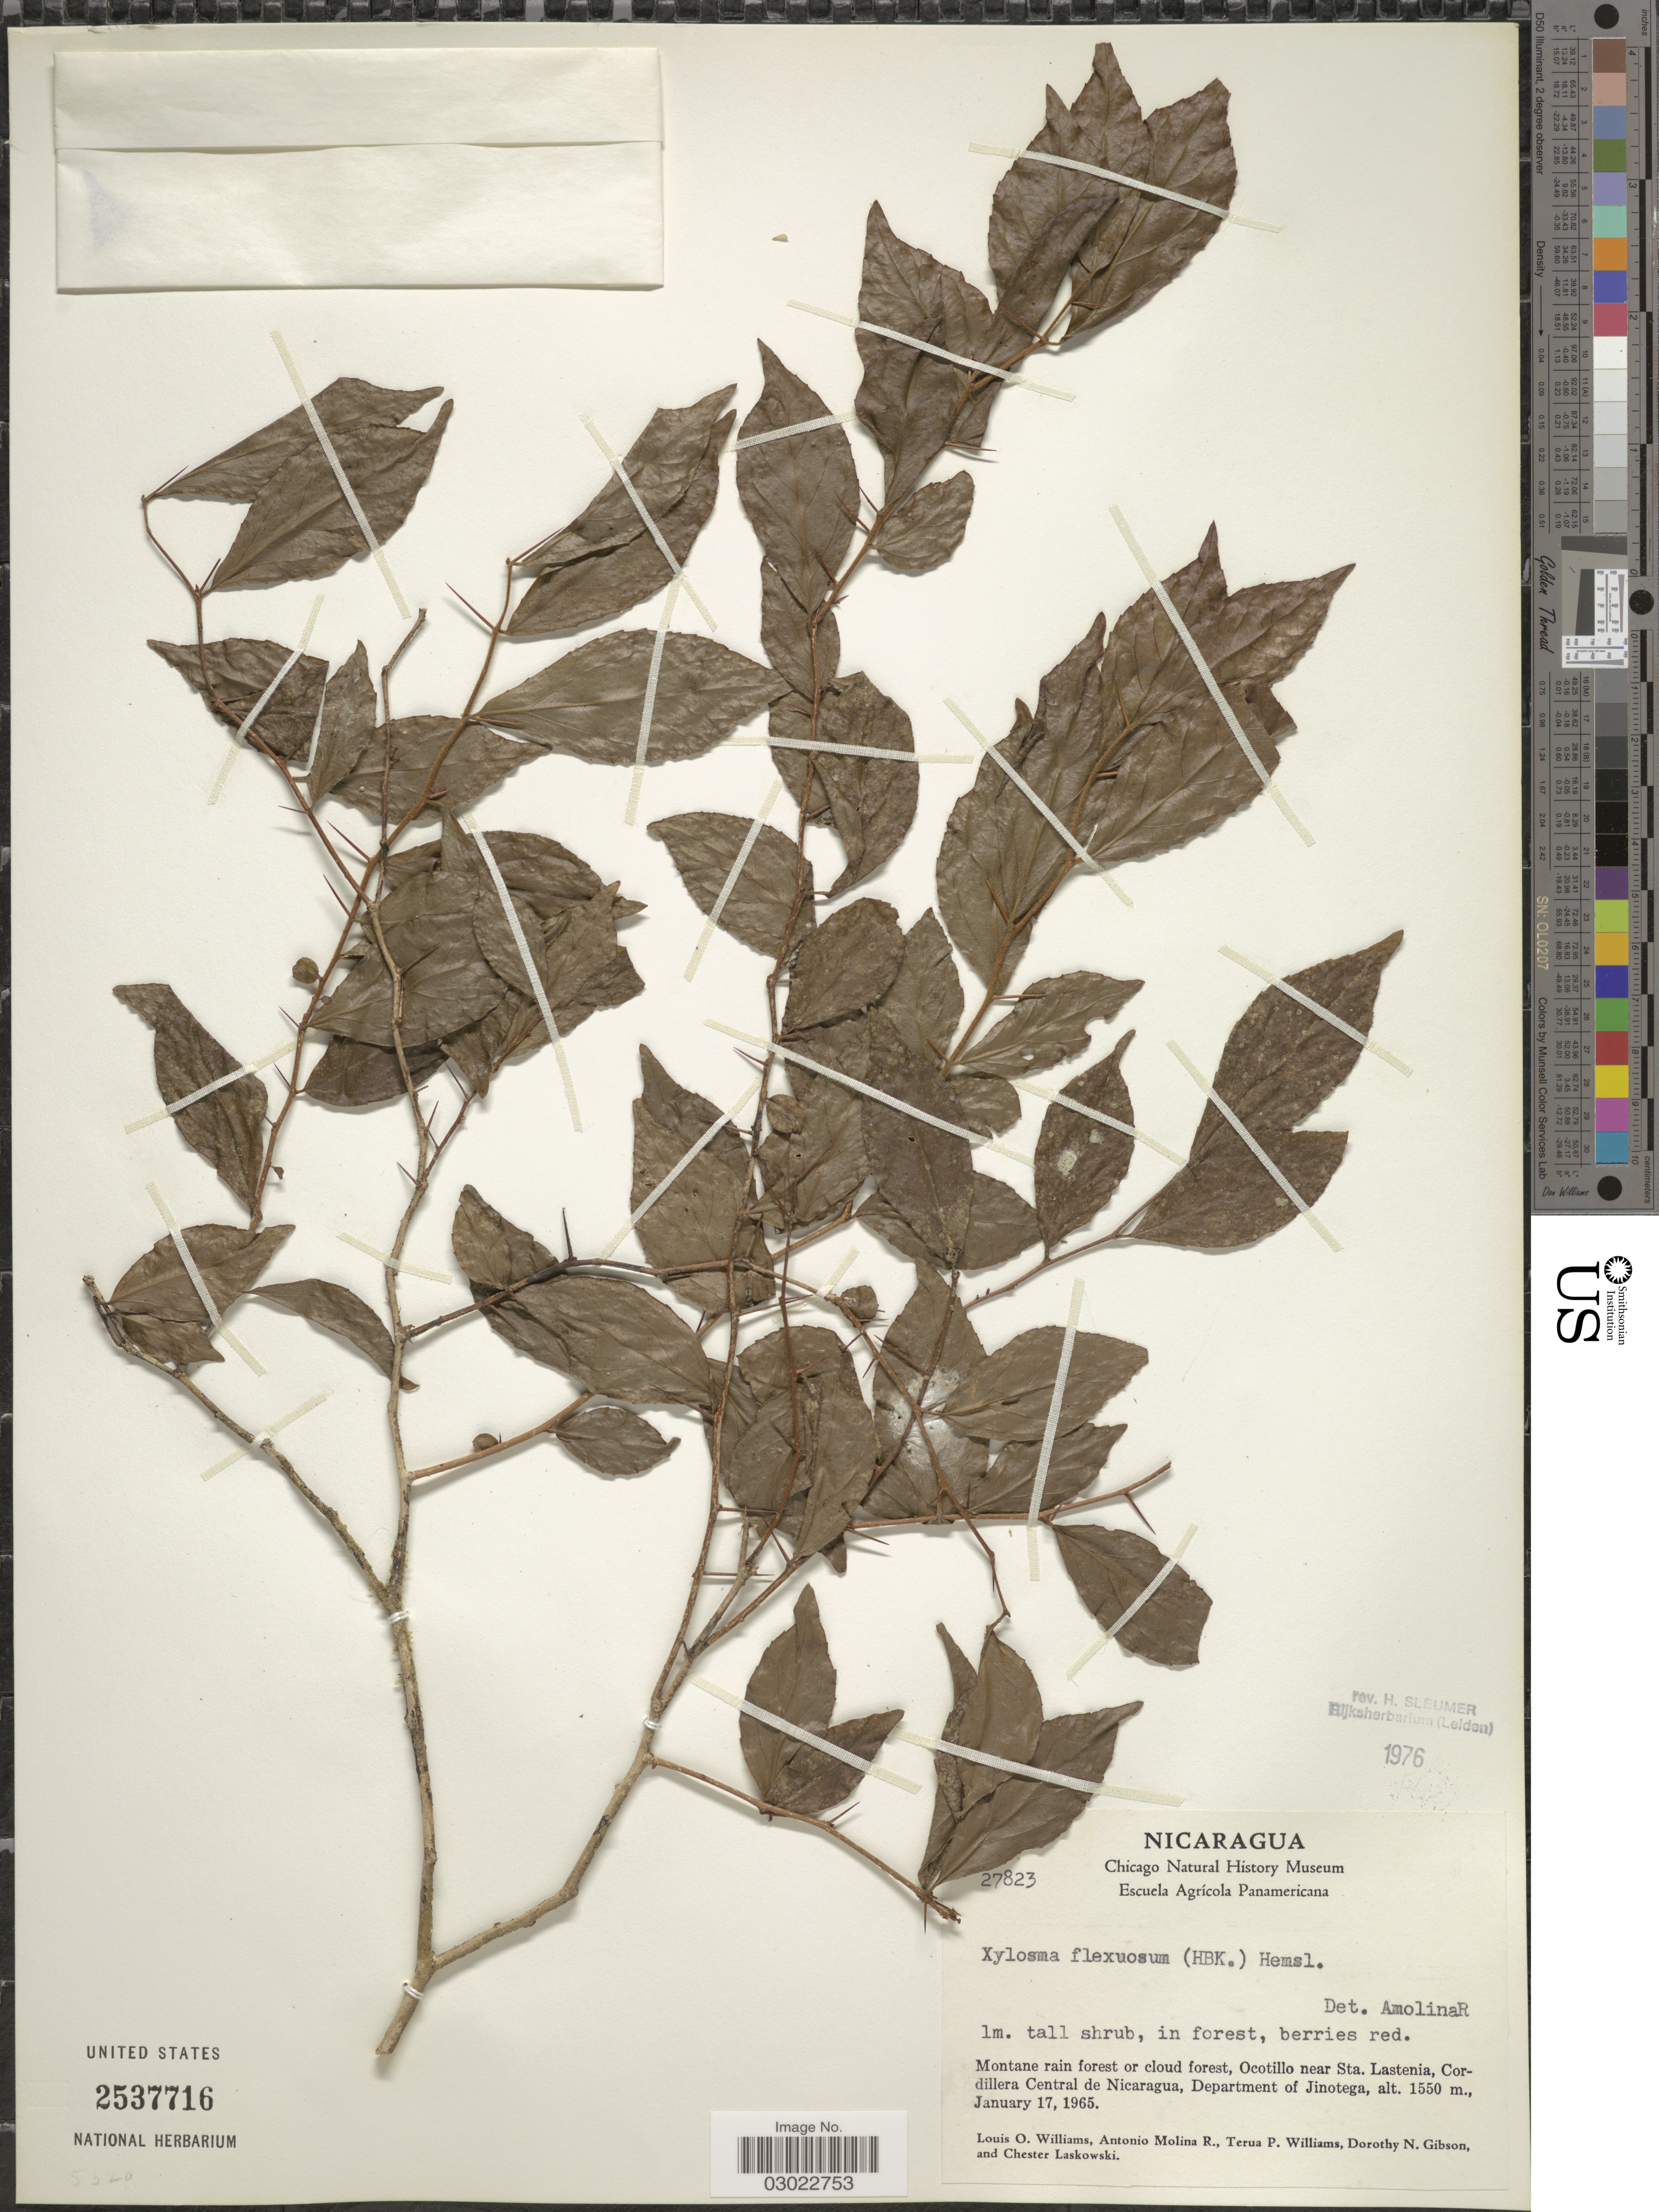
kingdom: Plantae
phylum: Tracheophyta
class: Magnoliopsida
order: Malpighiales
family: Salicaceae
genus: Xylosma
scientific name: Xylosma flexuosa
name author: (Kunth) Hemsl.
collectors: L. O. Williams, A. Molina R., T. Williams, D. N. Gibson & C. Laskowski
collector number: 27823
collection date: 1965-01-17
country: Nicaragua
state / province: Jinotega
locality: Ocotillo near Sta. Lastenia, Cordillera Central de Nicaragua, Department of Jinotega.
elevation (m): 1550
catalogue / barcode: US 2537716